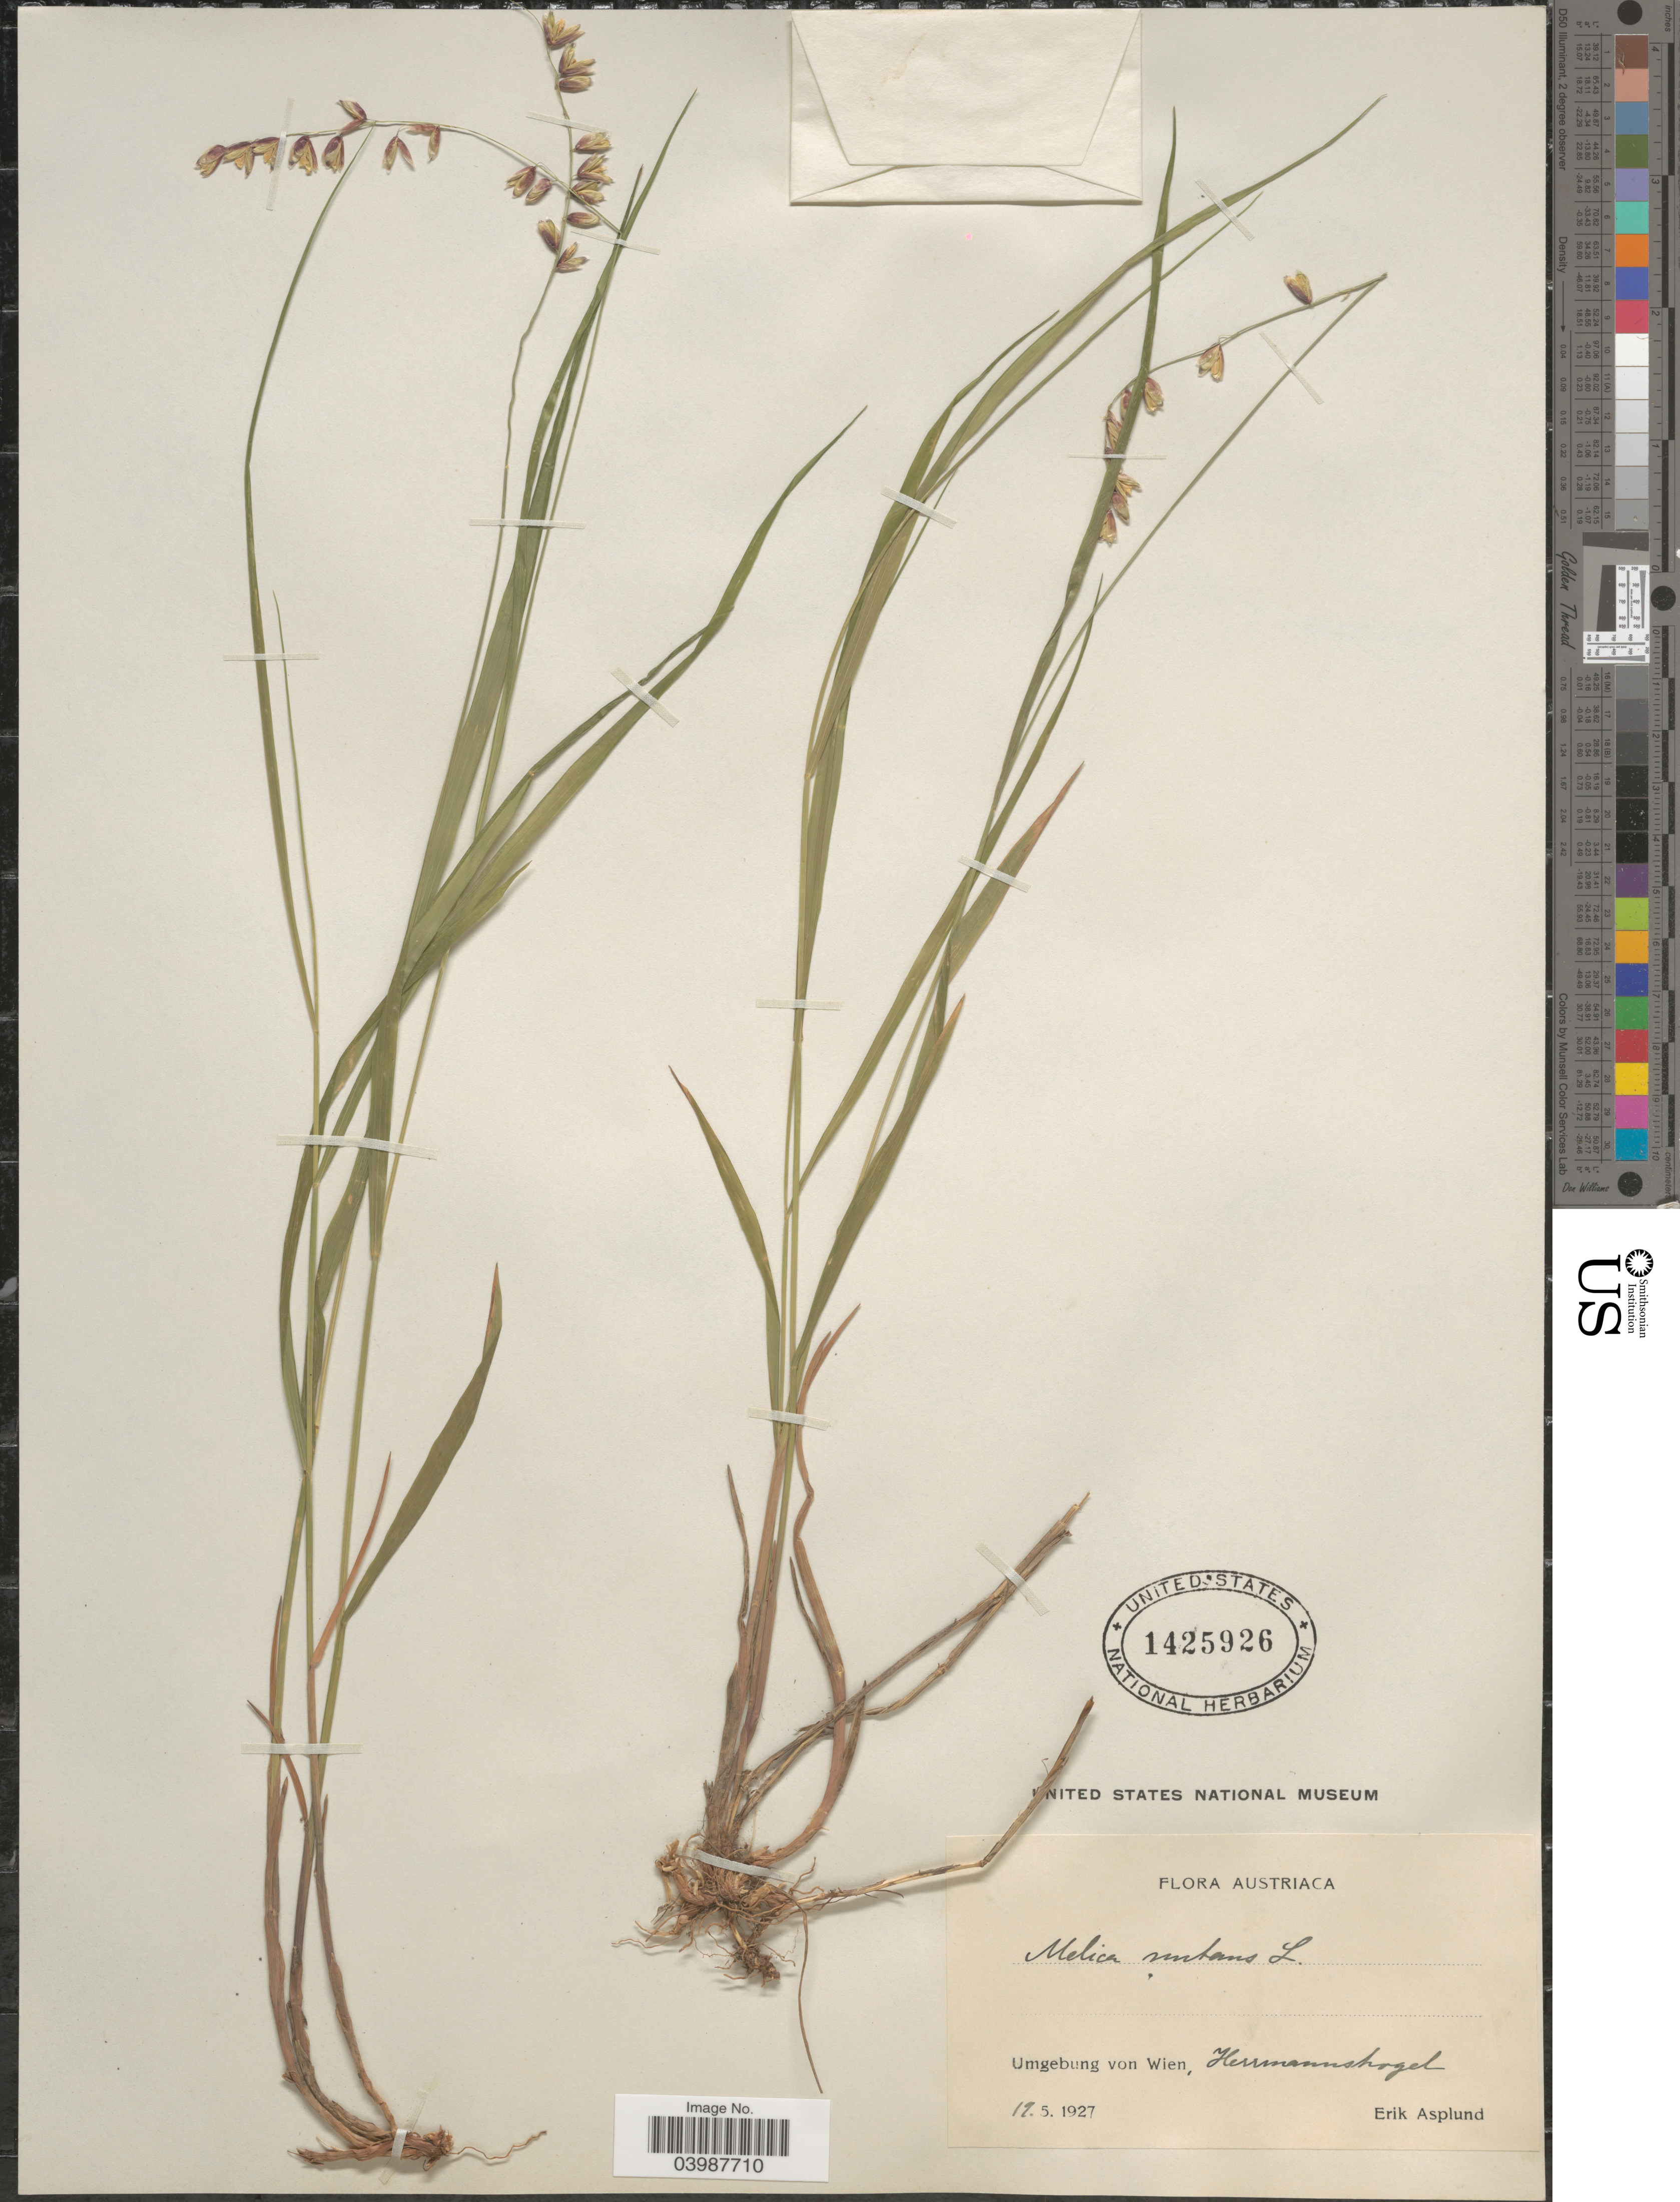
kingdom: Plantae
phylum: Tracheophyta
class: Liliopsida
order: Poales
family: Poaceae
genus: Melica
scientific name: Melica nutans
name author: L.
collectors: E. Asplund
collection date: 1927-05-19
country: Austria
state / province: Wien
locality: Austriaca. Umgebung von Wien, Herrmannskogel.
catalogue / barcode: US 1425926